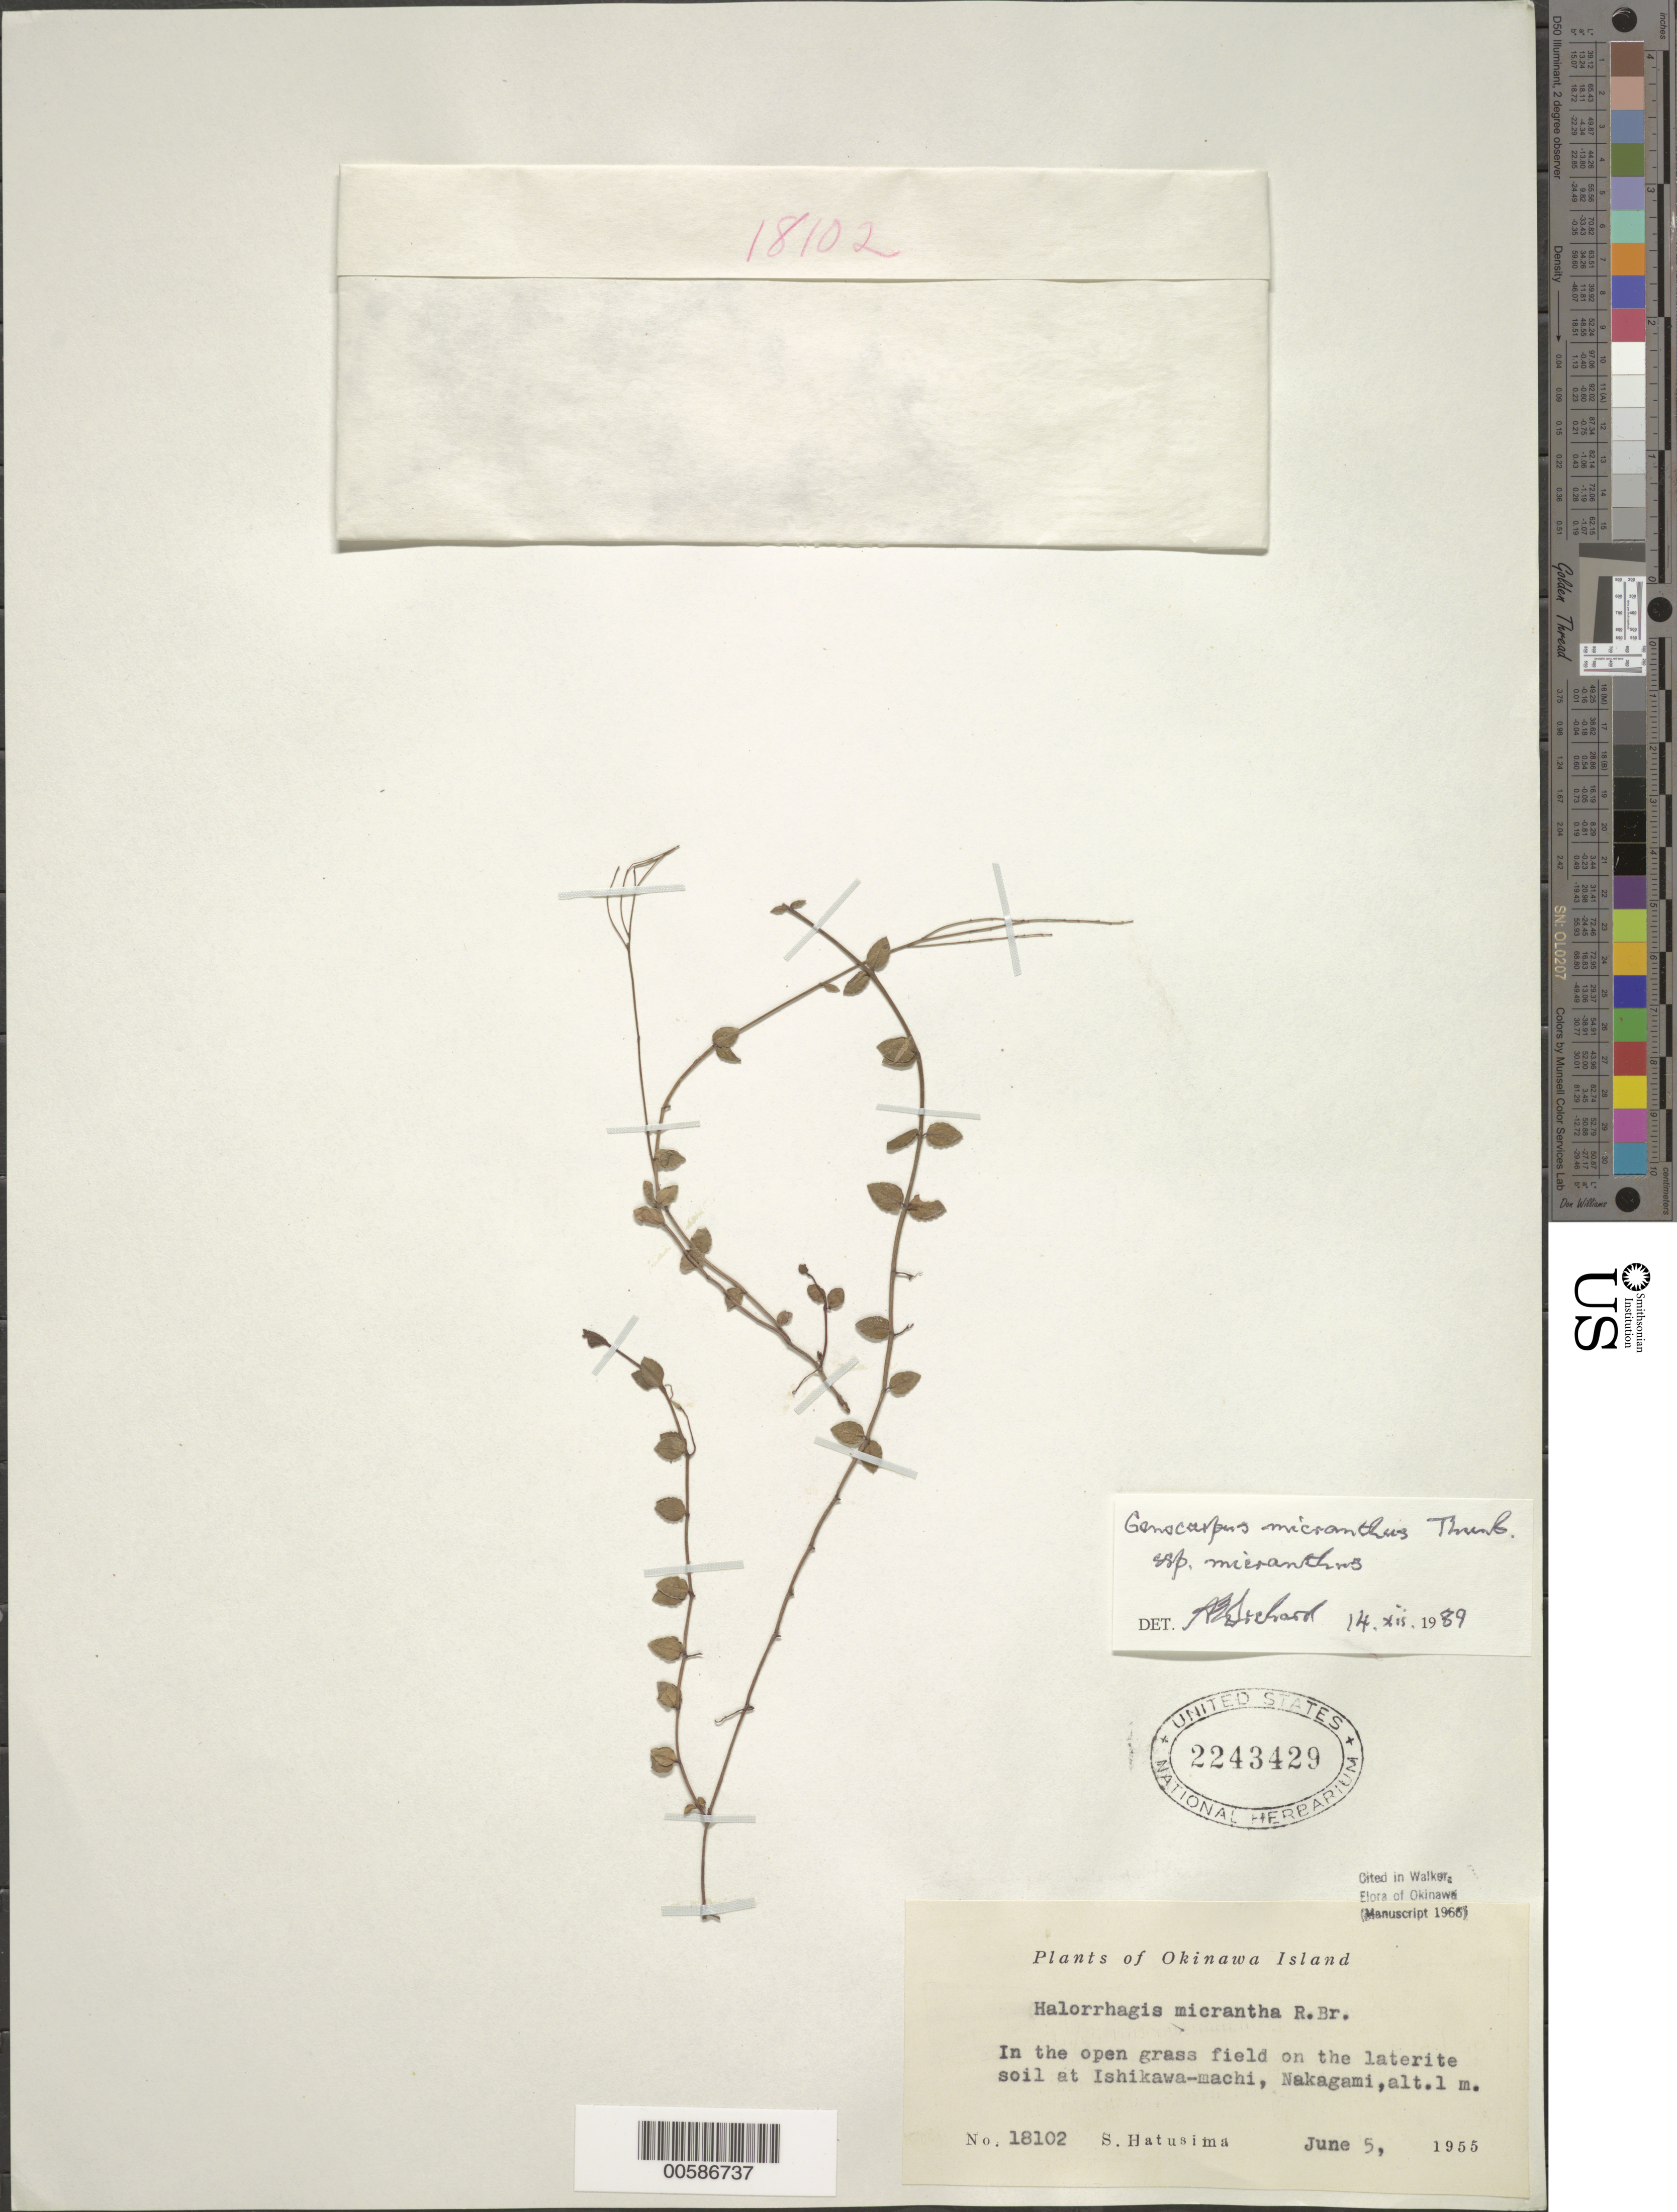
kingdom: Plantae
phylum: Tracheophyta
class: Magnoliopsida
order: Saxifragales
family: Haloragaceae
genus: Gonocarpus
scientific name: Gonocarpus micranthus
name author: Thunb.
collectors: S. Hatusima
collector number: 18102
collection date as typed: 05 Jun 1955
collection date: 1955-06-05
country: Japan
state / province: Okinawa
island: Okinawa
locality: Nakagami [Okinawa Is.]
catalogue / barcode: US 2243429